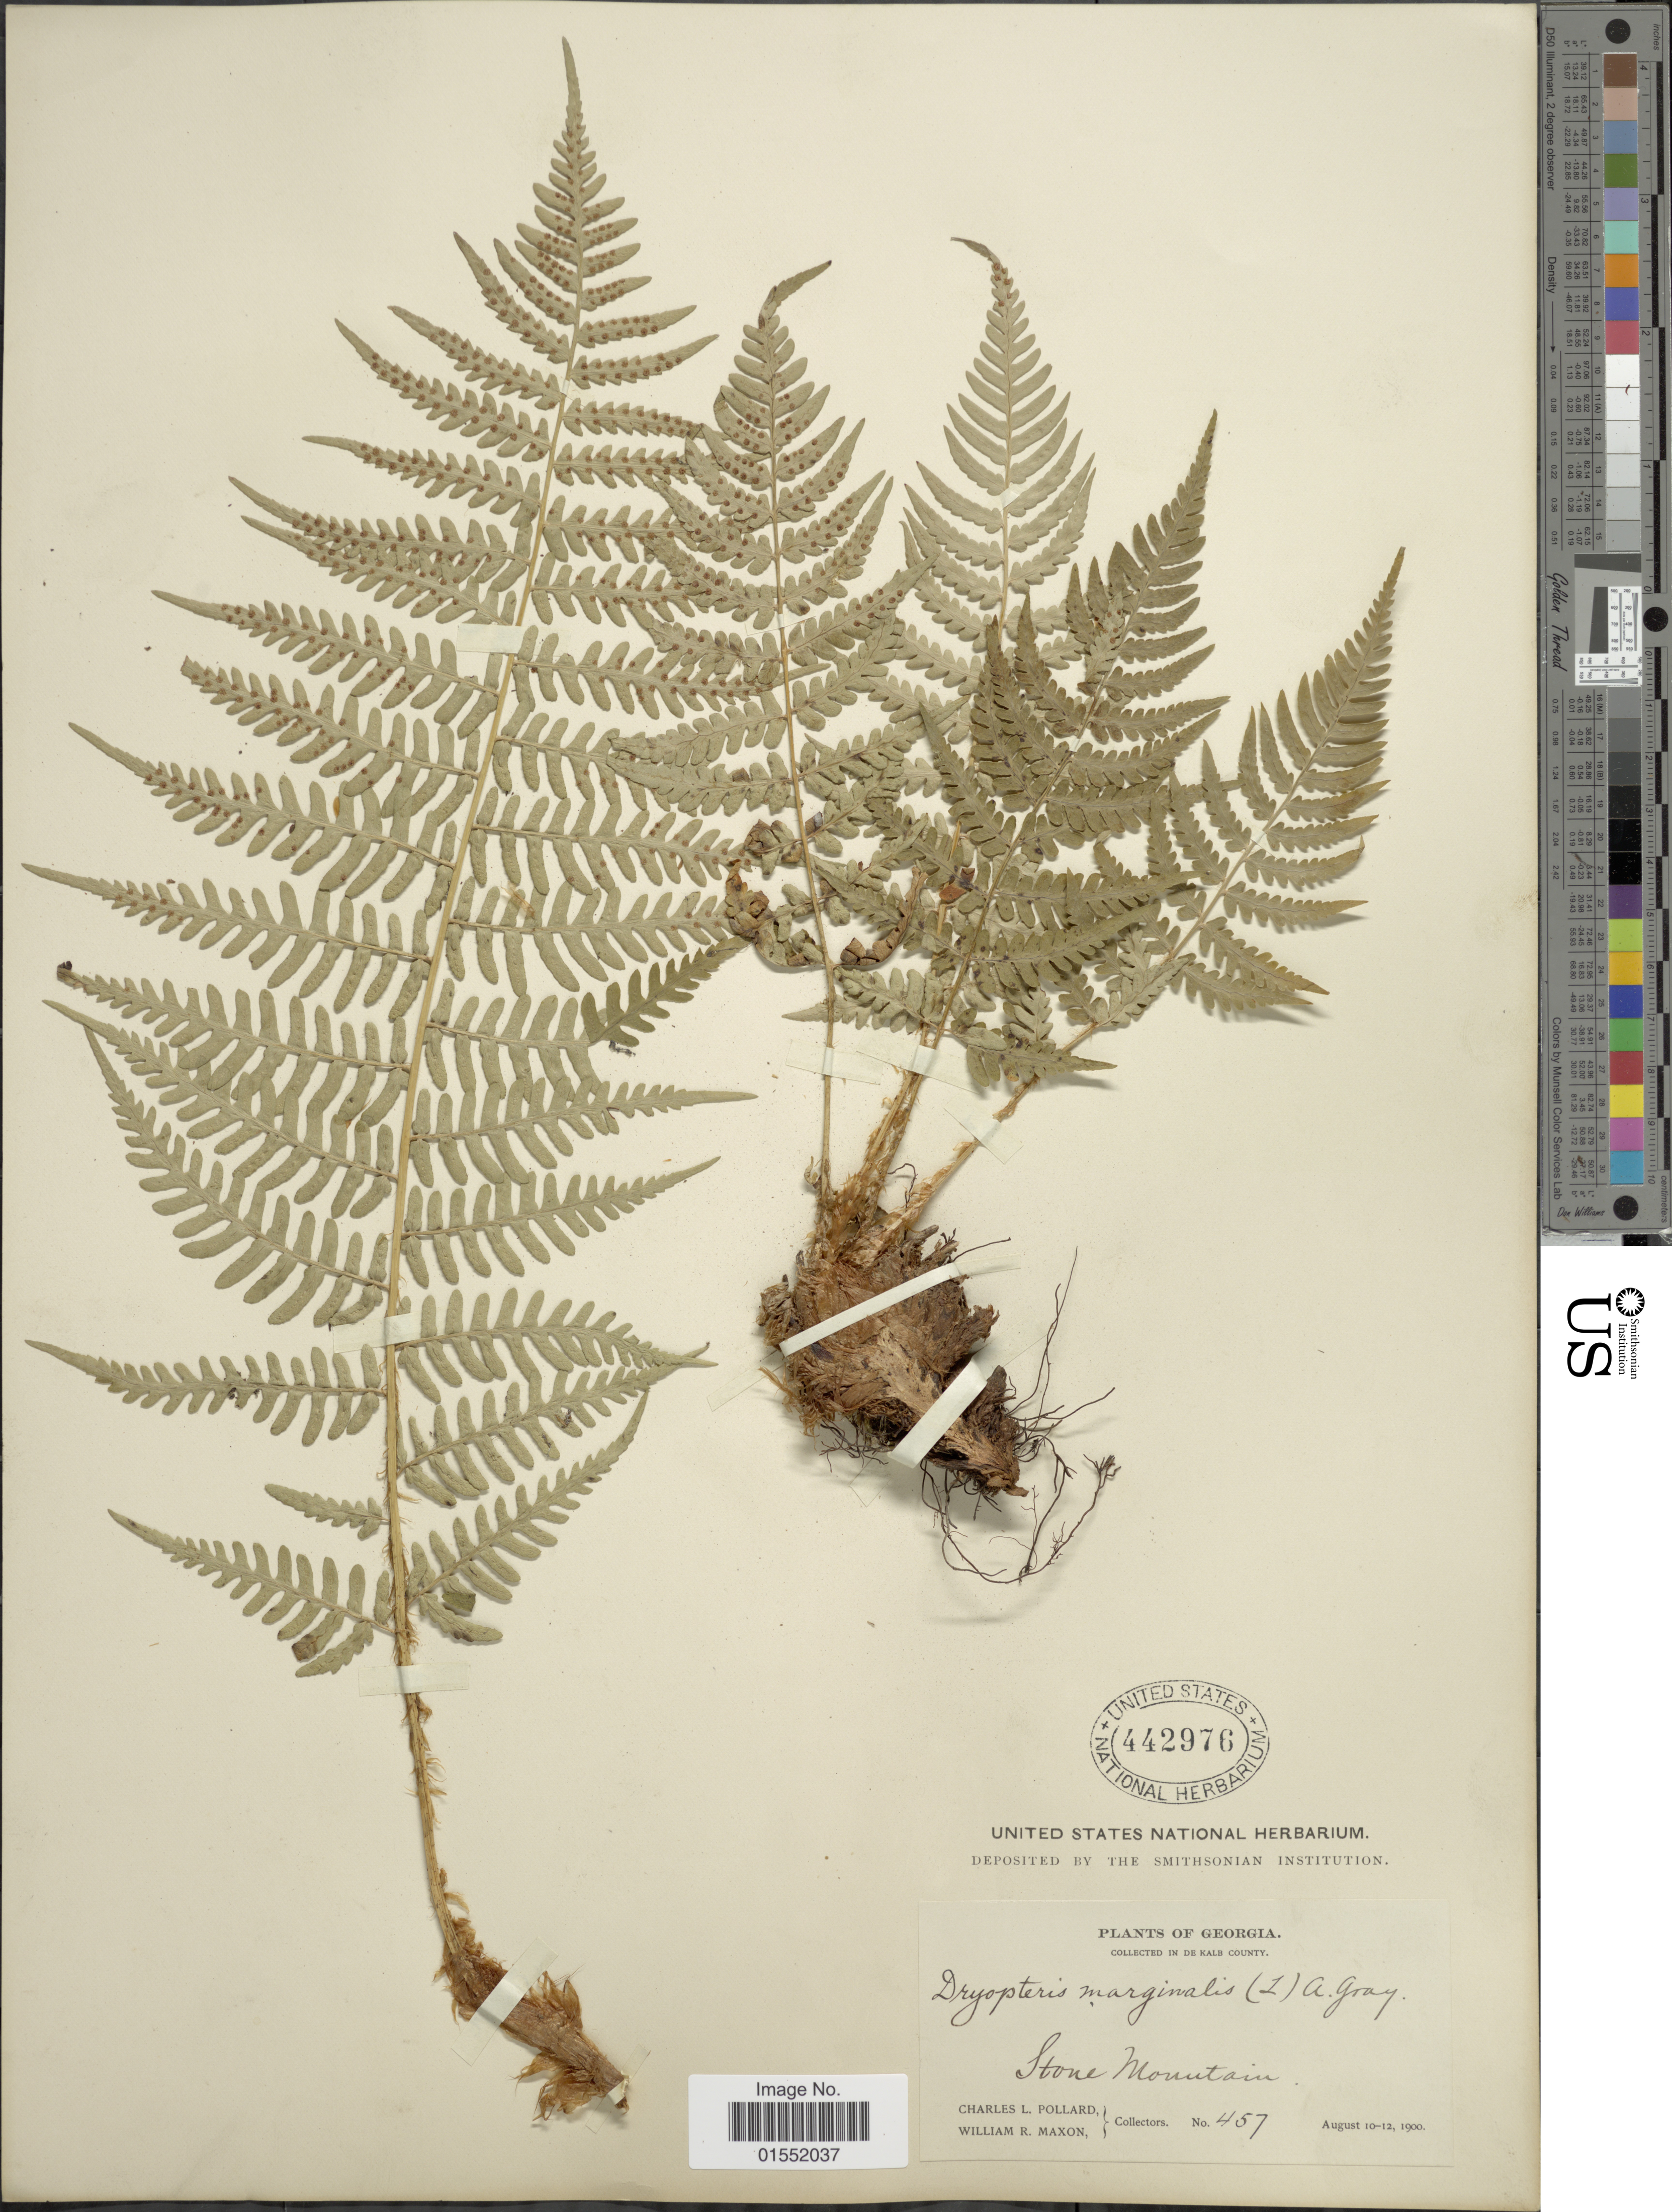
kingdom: Plantae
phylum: Tracheophyta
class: Polypodiopsida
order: Polypodiales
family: Dryopteridaceae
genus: Dryopteris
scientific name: Dryopteris marginalis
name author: (L.) A. Gray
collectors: C. L. Pollard & W. R. Maxon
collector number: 457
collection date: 1900-08-10/1900-08-12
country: United States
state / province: Georgia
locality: In de Kalb County, Stone Mountain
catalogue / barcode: US 442976